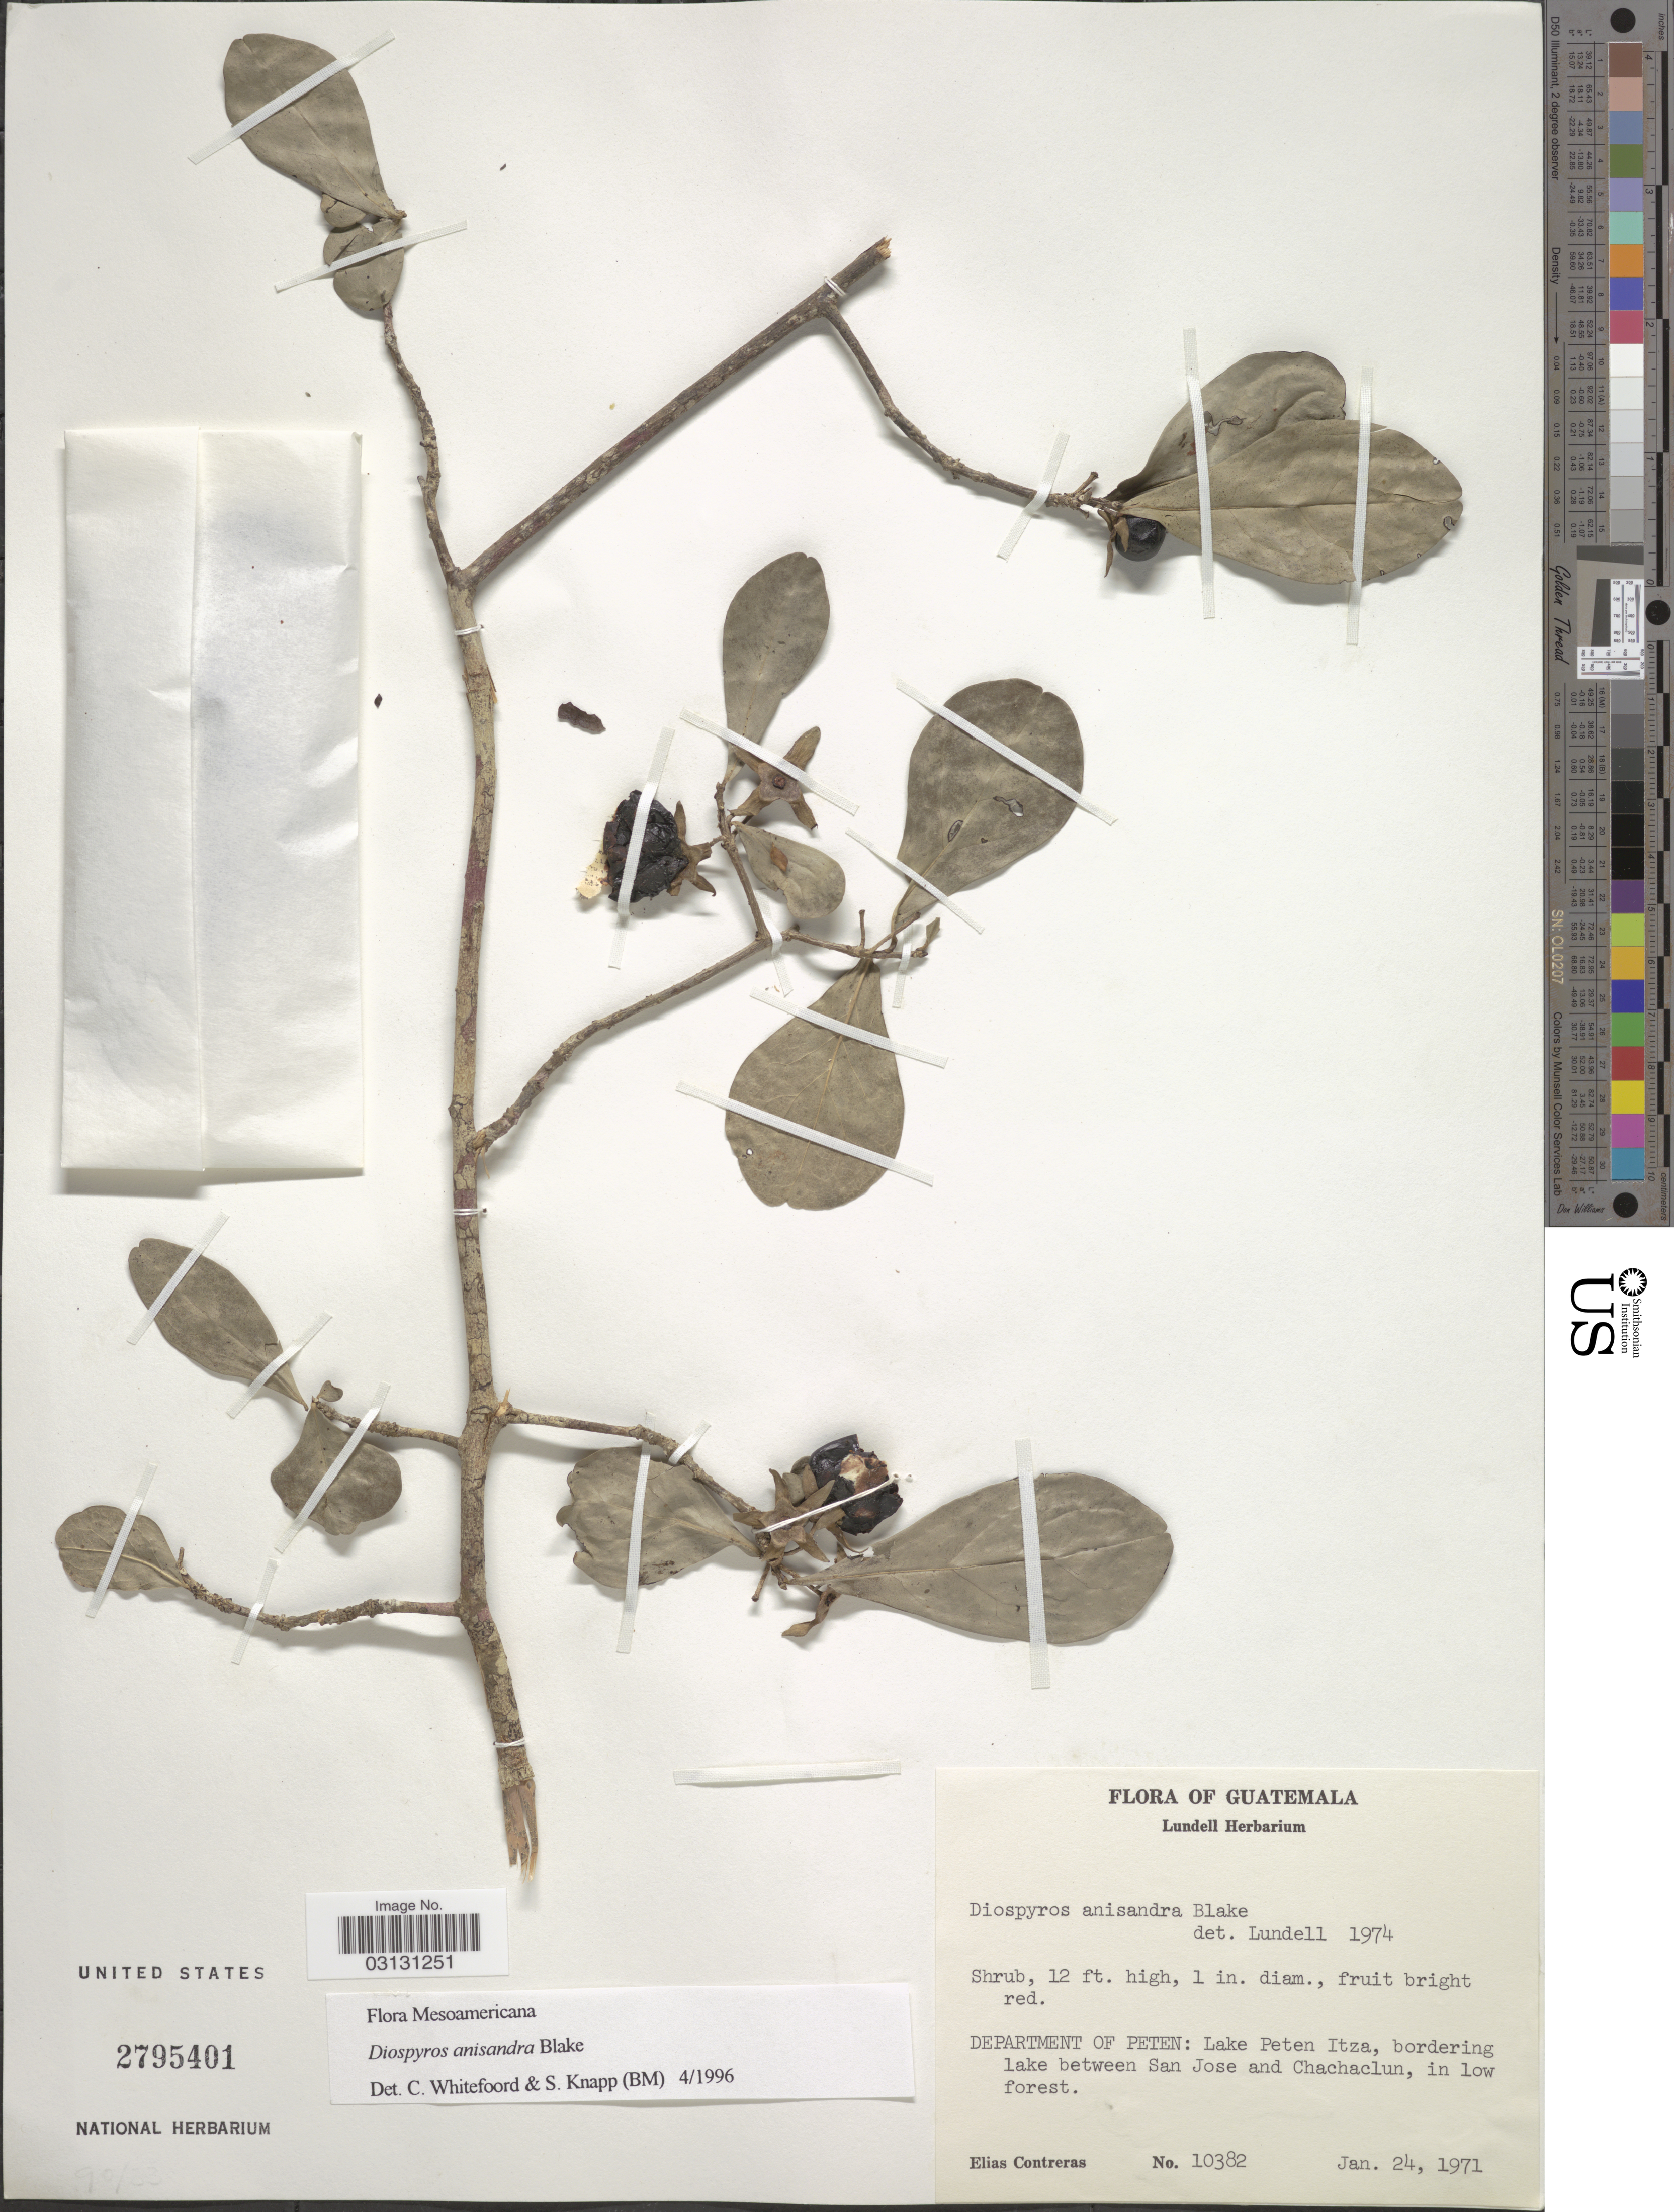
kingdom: Plantae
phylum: Tracheophyta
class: Magnoliopsida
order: Ericales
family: Ebenaceae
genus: Diospyros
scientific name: Diospyros anisandra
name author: S.F. Blake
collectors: E. Contreras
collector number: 10382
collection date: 1971-01-24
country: Guatemala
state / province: El Petén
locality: Department of Peten: Lake Peten Itza, bordering lake between San Jose and Chachaclun.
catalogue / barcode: US 2795401